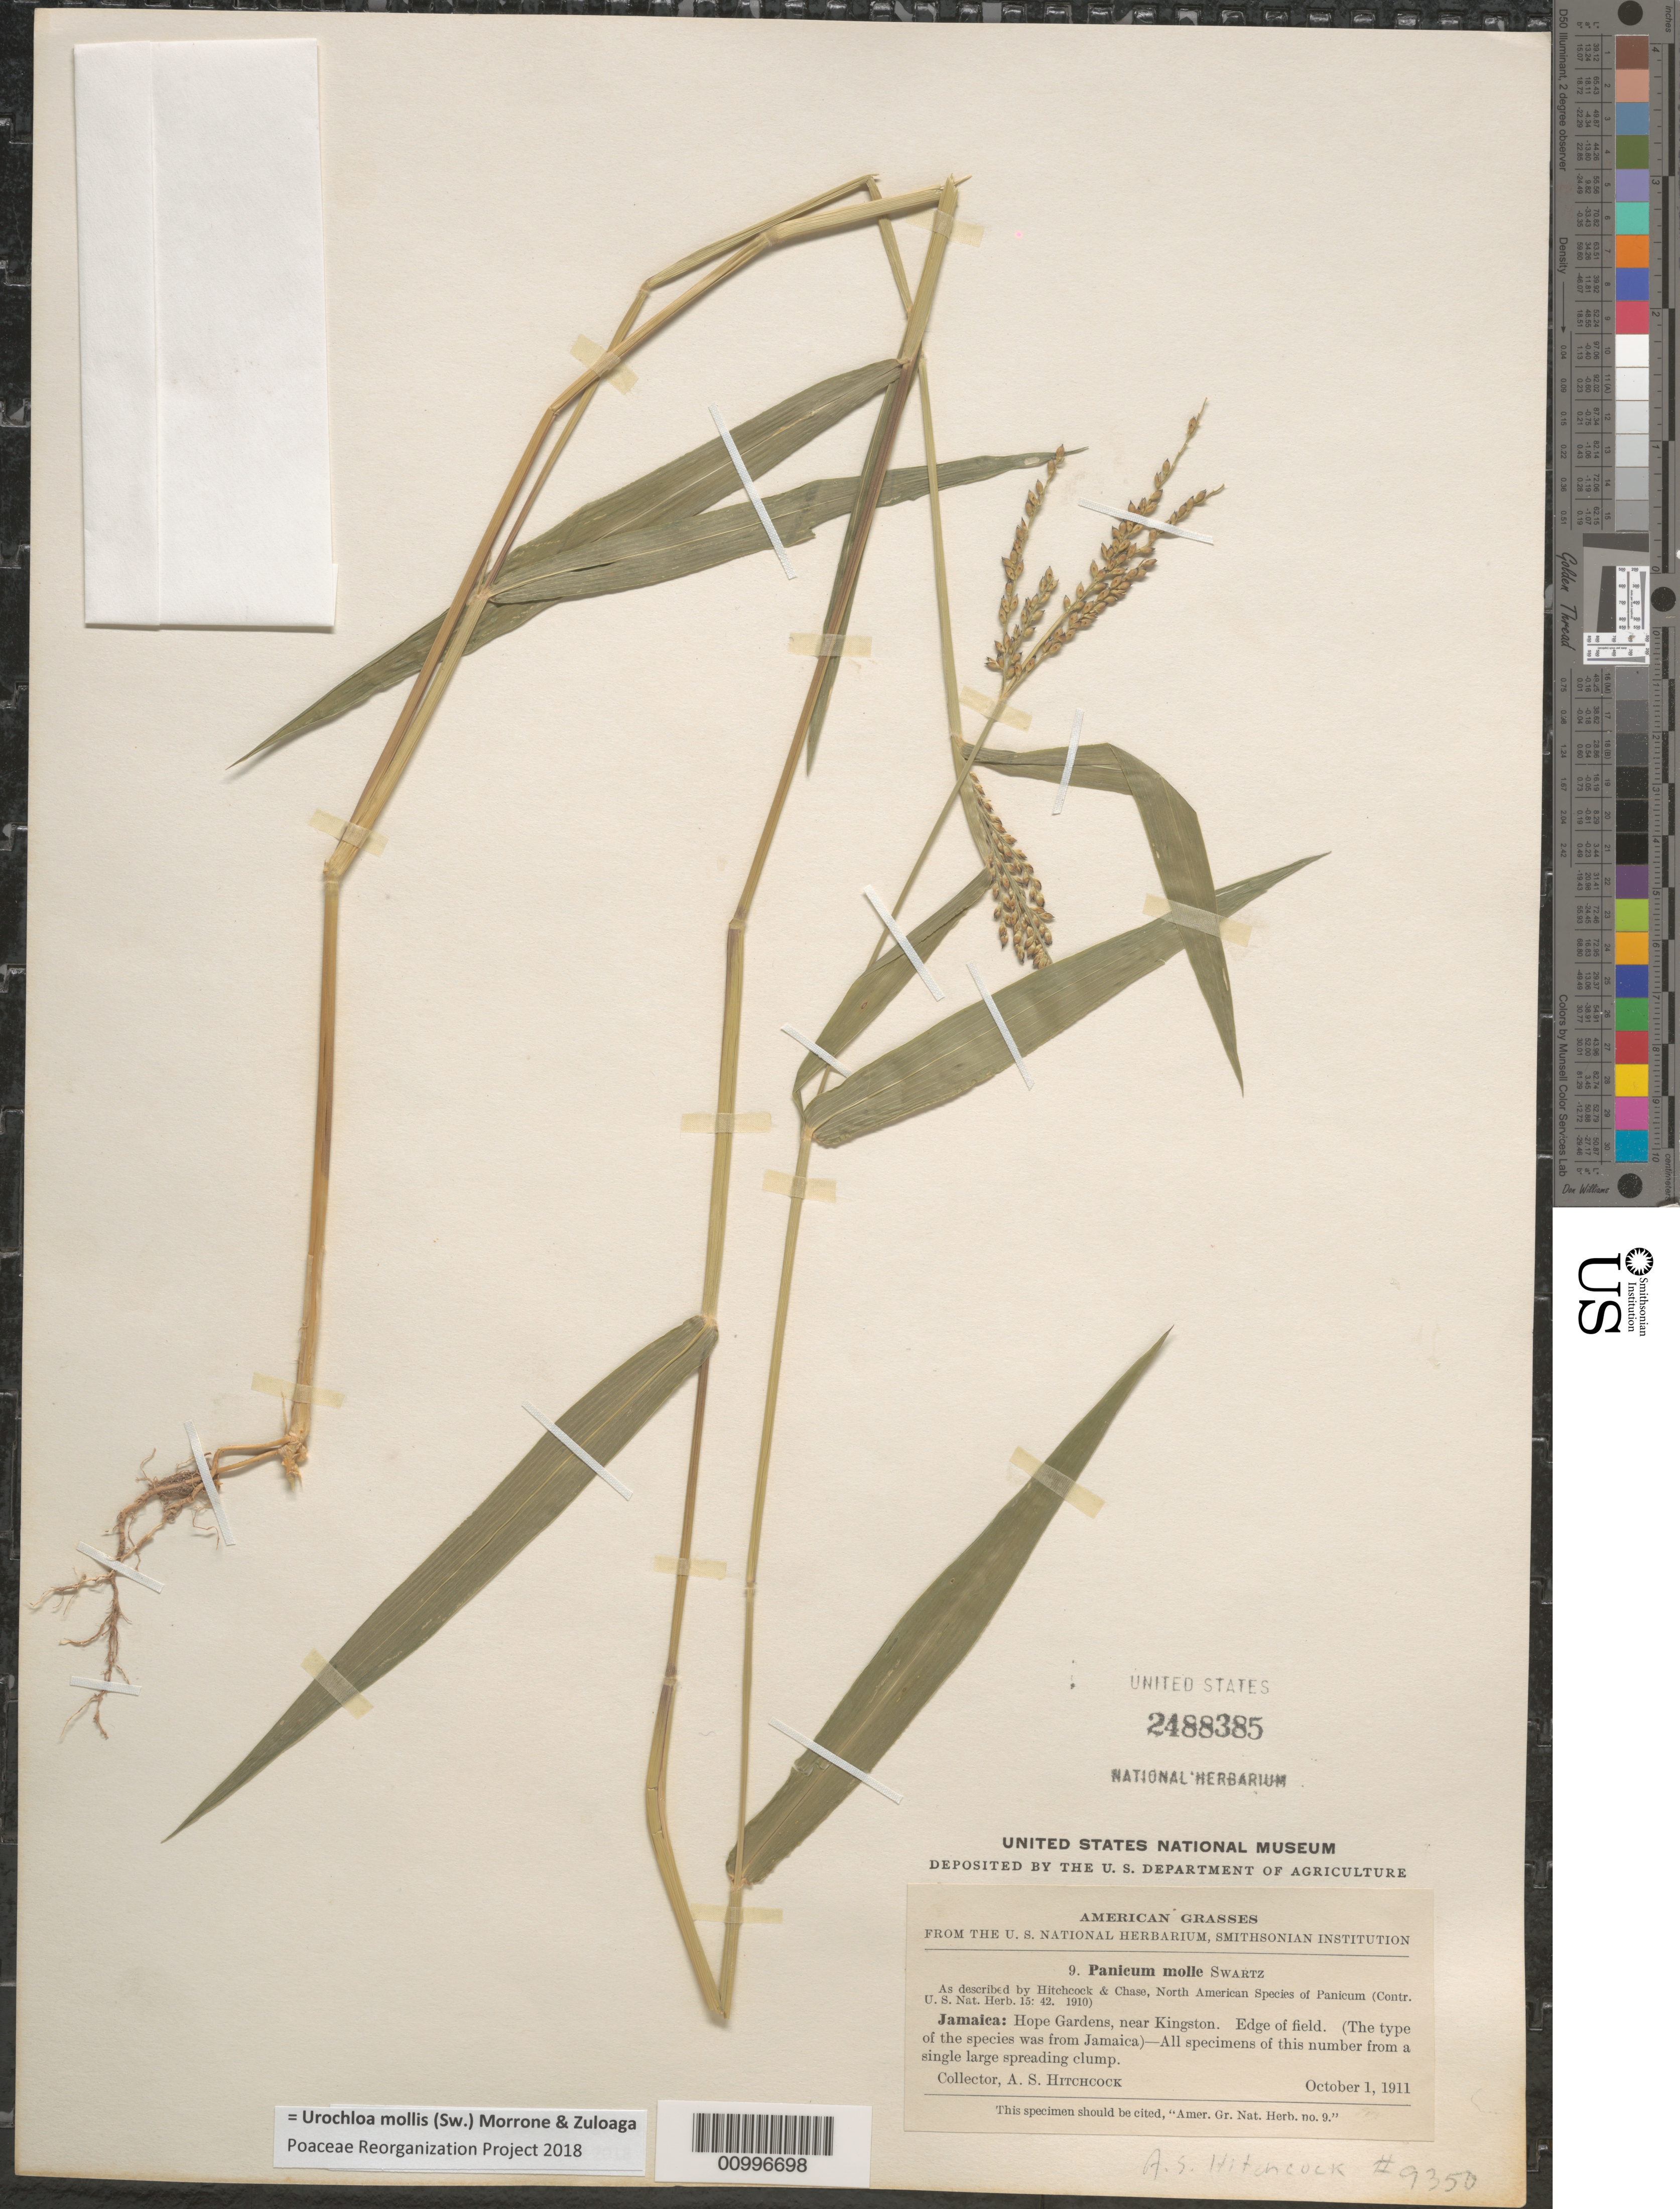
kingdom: Plantae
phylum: Tracheophyta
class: Liliopsida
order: Poales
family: Poaceae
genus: Brachiaria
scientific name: Brachiaria mollis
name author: (Sw.) Parodi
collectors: A. S. Hitchcock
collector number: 9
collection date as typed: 01 Oct 1911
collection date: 1911-10-01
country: Jamaica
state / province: Kingston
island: Jamaica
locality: Hope Gardens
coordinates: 0 N, 0 E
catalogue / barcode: US 2488385